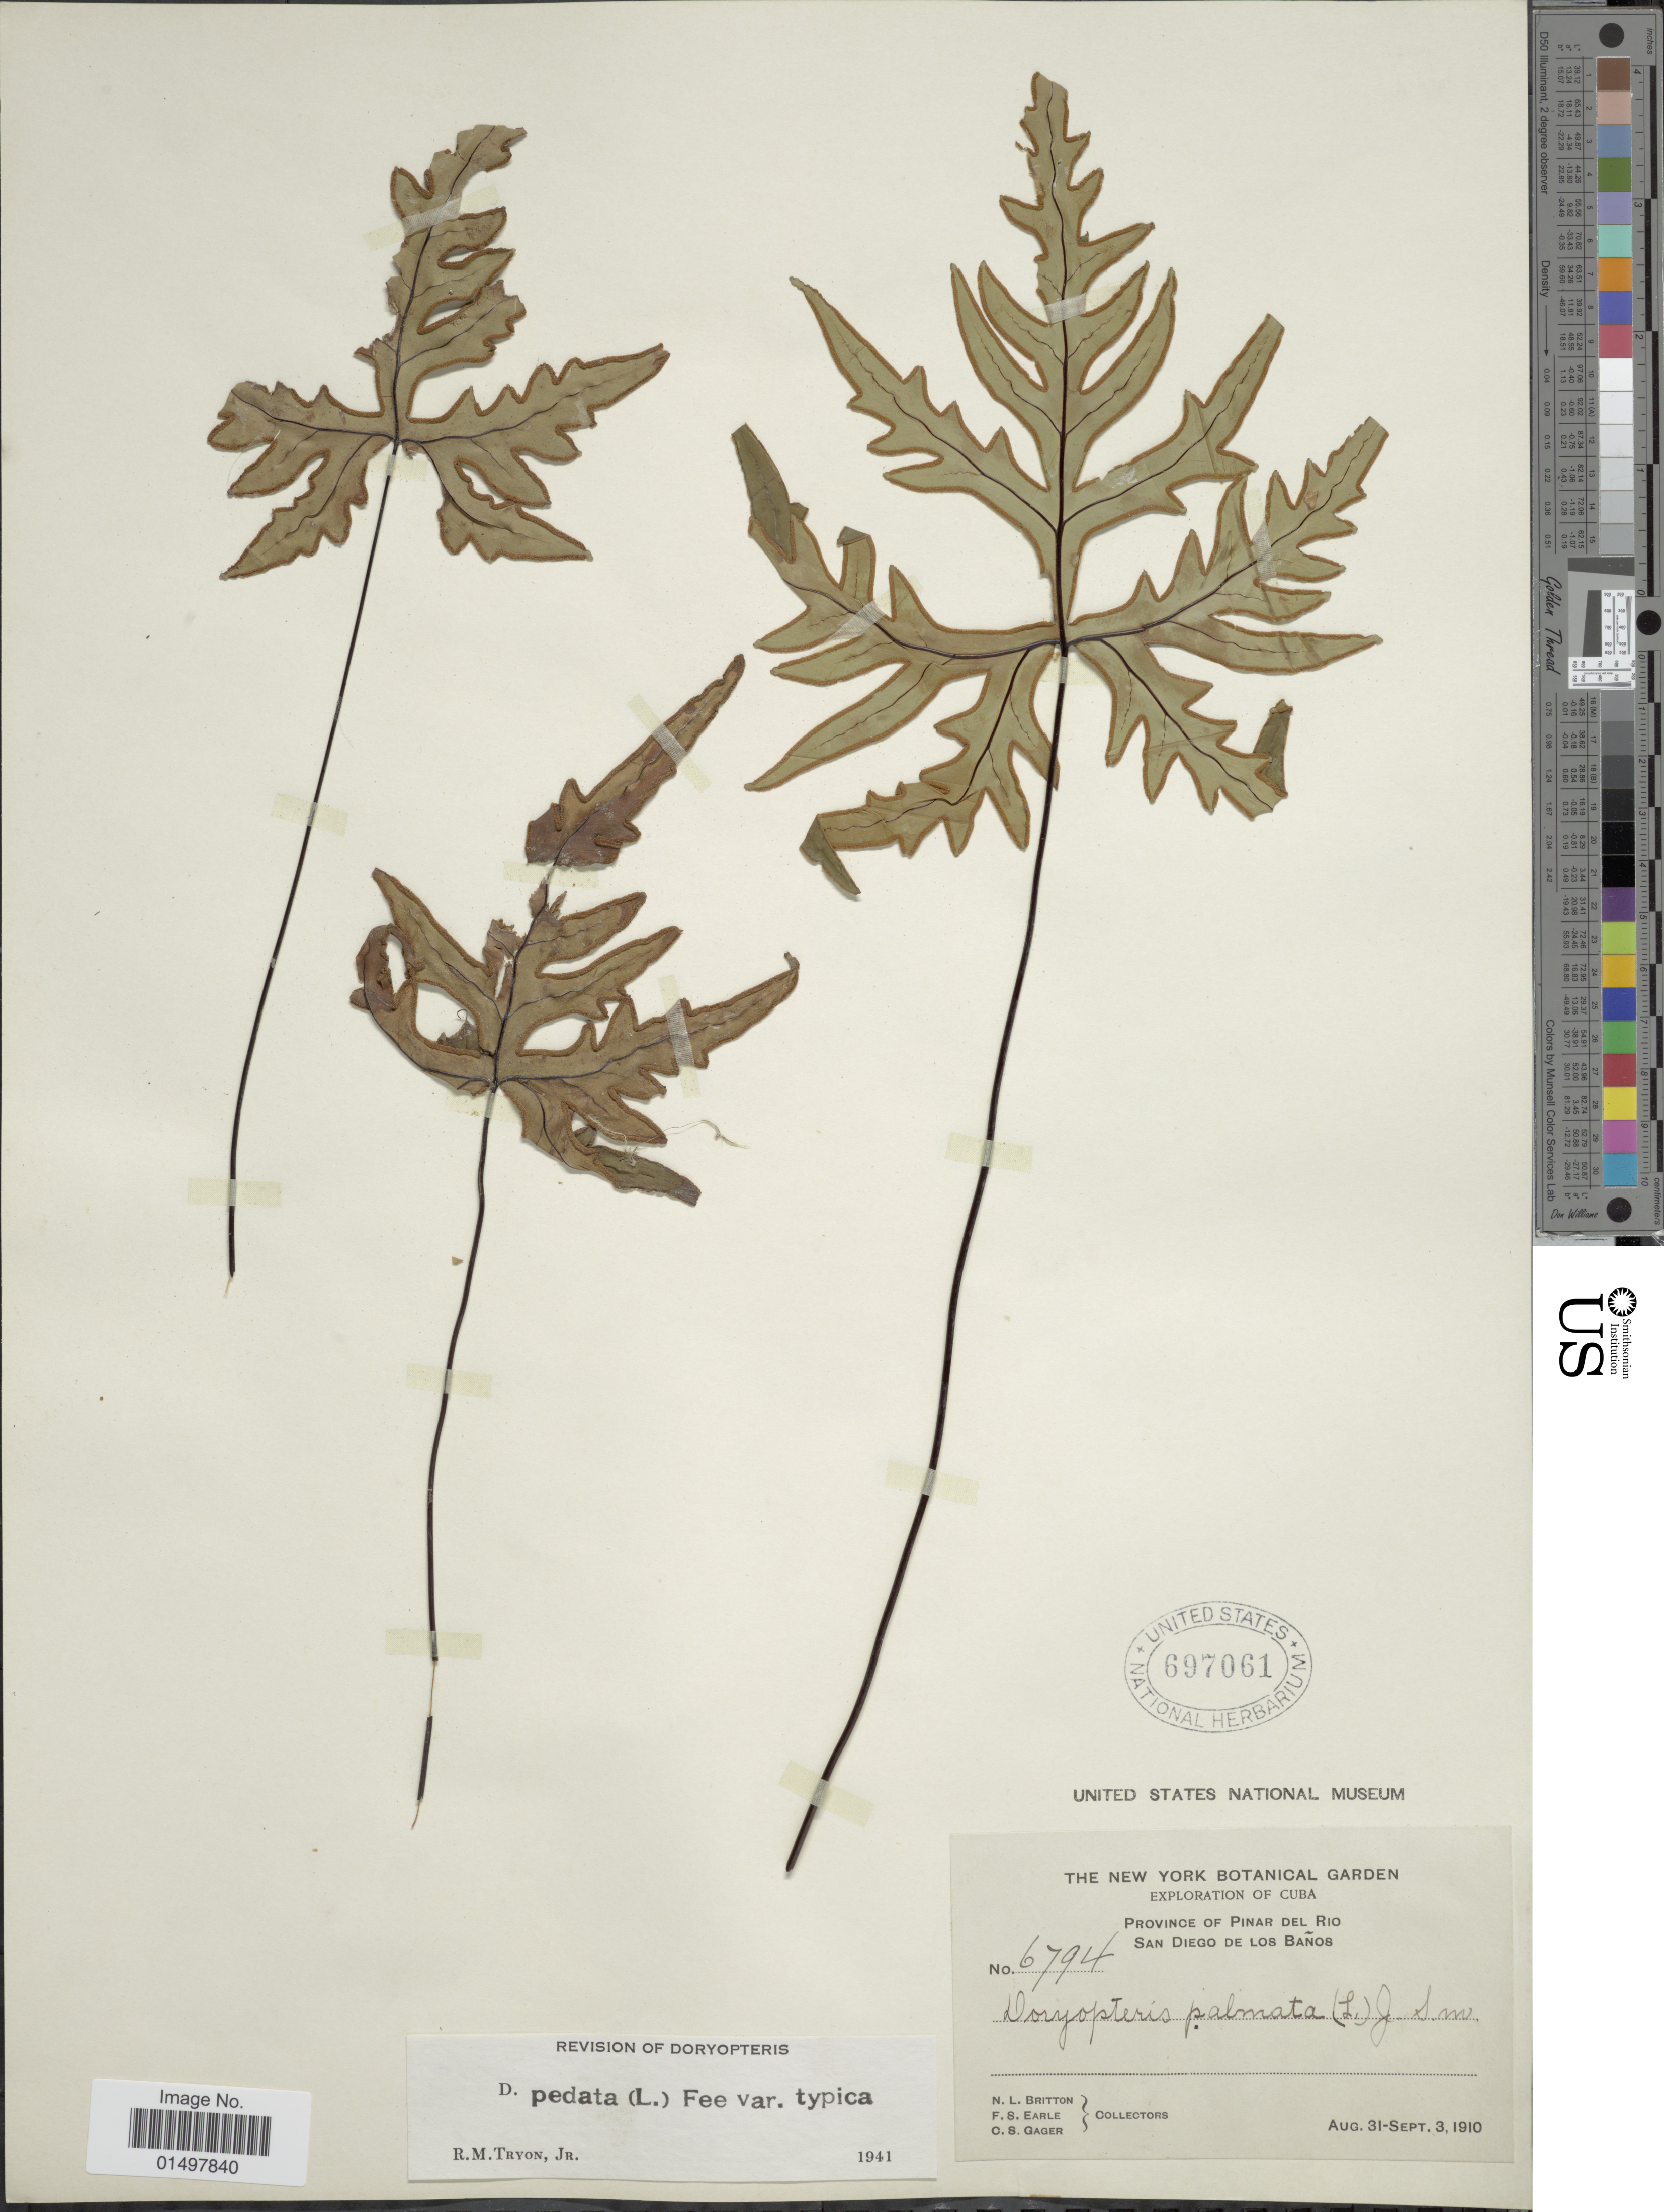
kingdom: Plantae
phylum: Tracheophyta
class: Polypodiopsida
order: Polypodiales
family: Pteridaceae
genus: Doryopteris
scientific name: Doryopteris pedata var. typica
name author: (L.) Fée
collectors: N. Britton, F. S. Earle & C. Gager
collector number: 6794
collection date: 1910-08-31/1910-09-03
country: Cuba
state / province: Pinar del Río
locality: Province of Pinar del Rio. San Diego de los Banos.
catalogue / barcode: US 697061